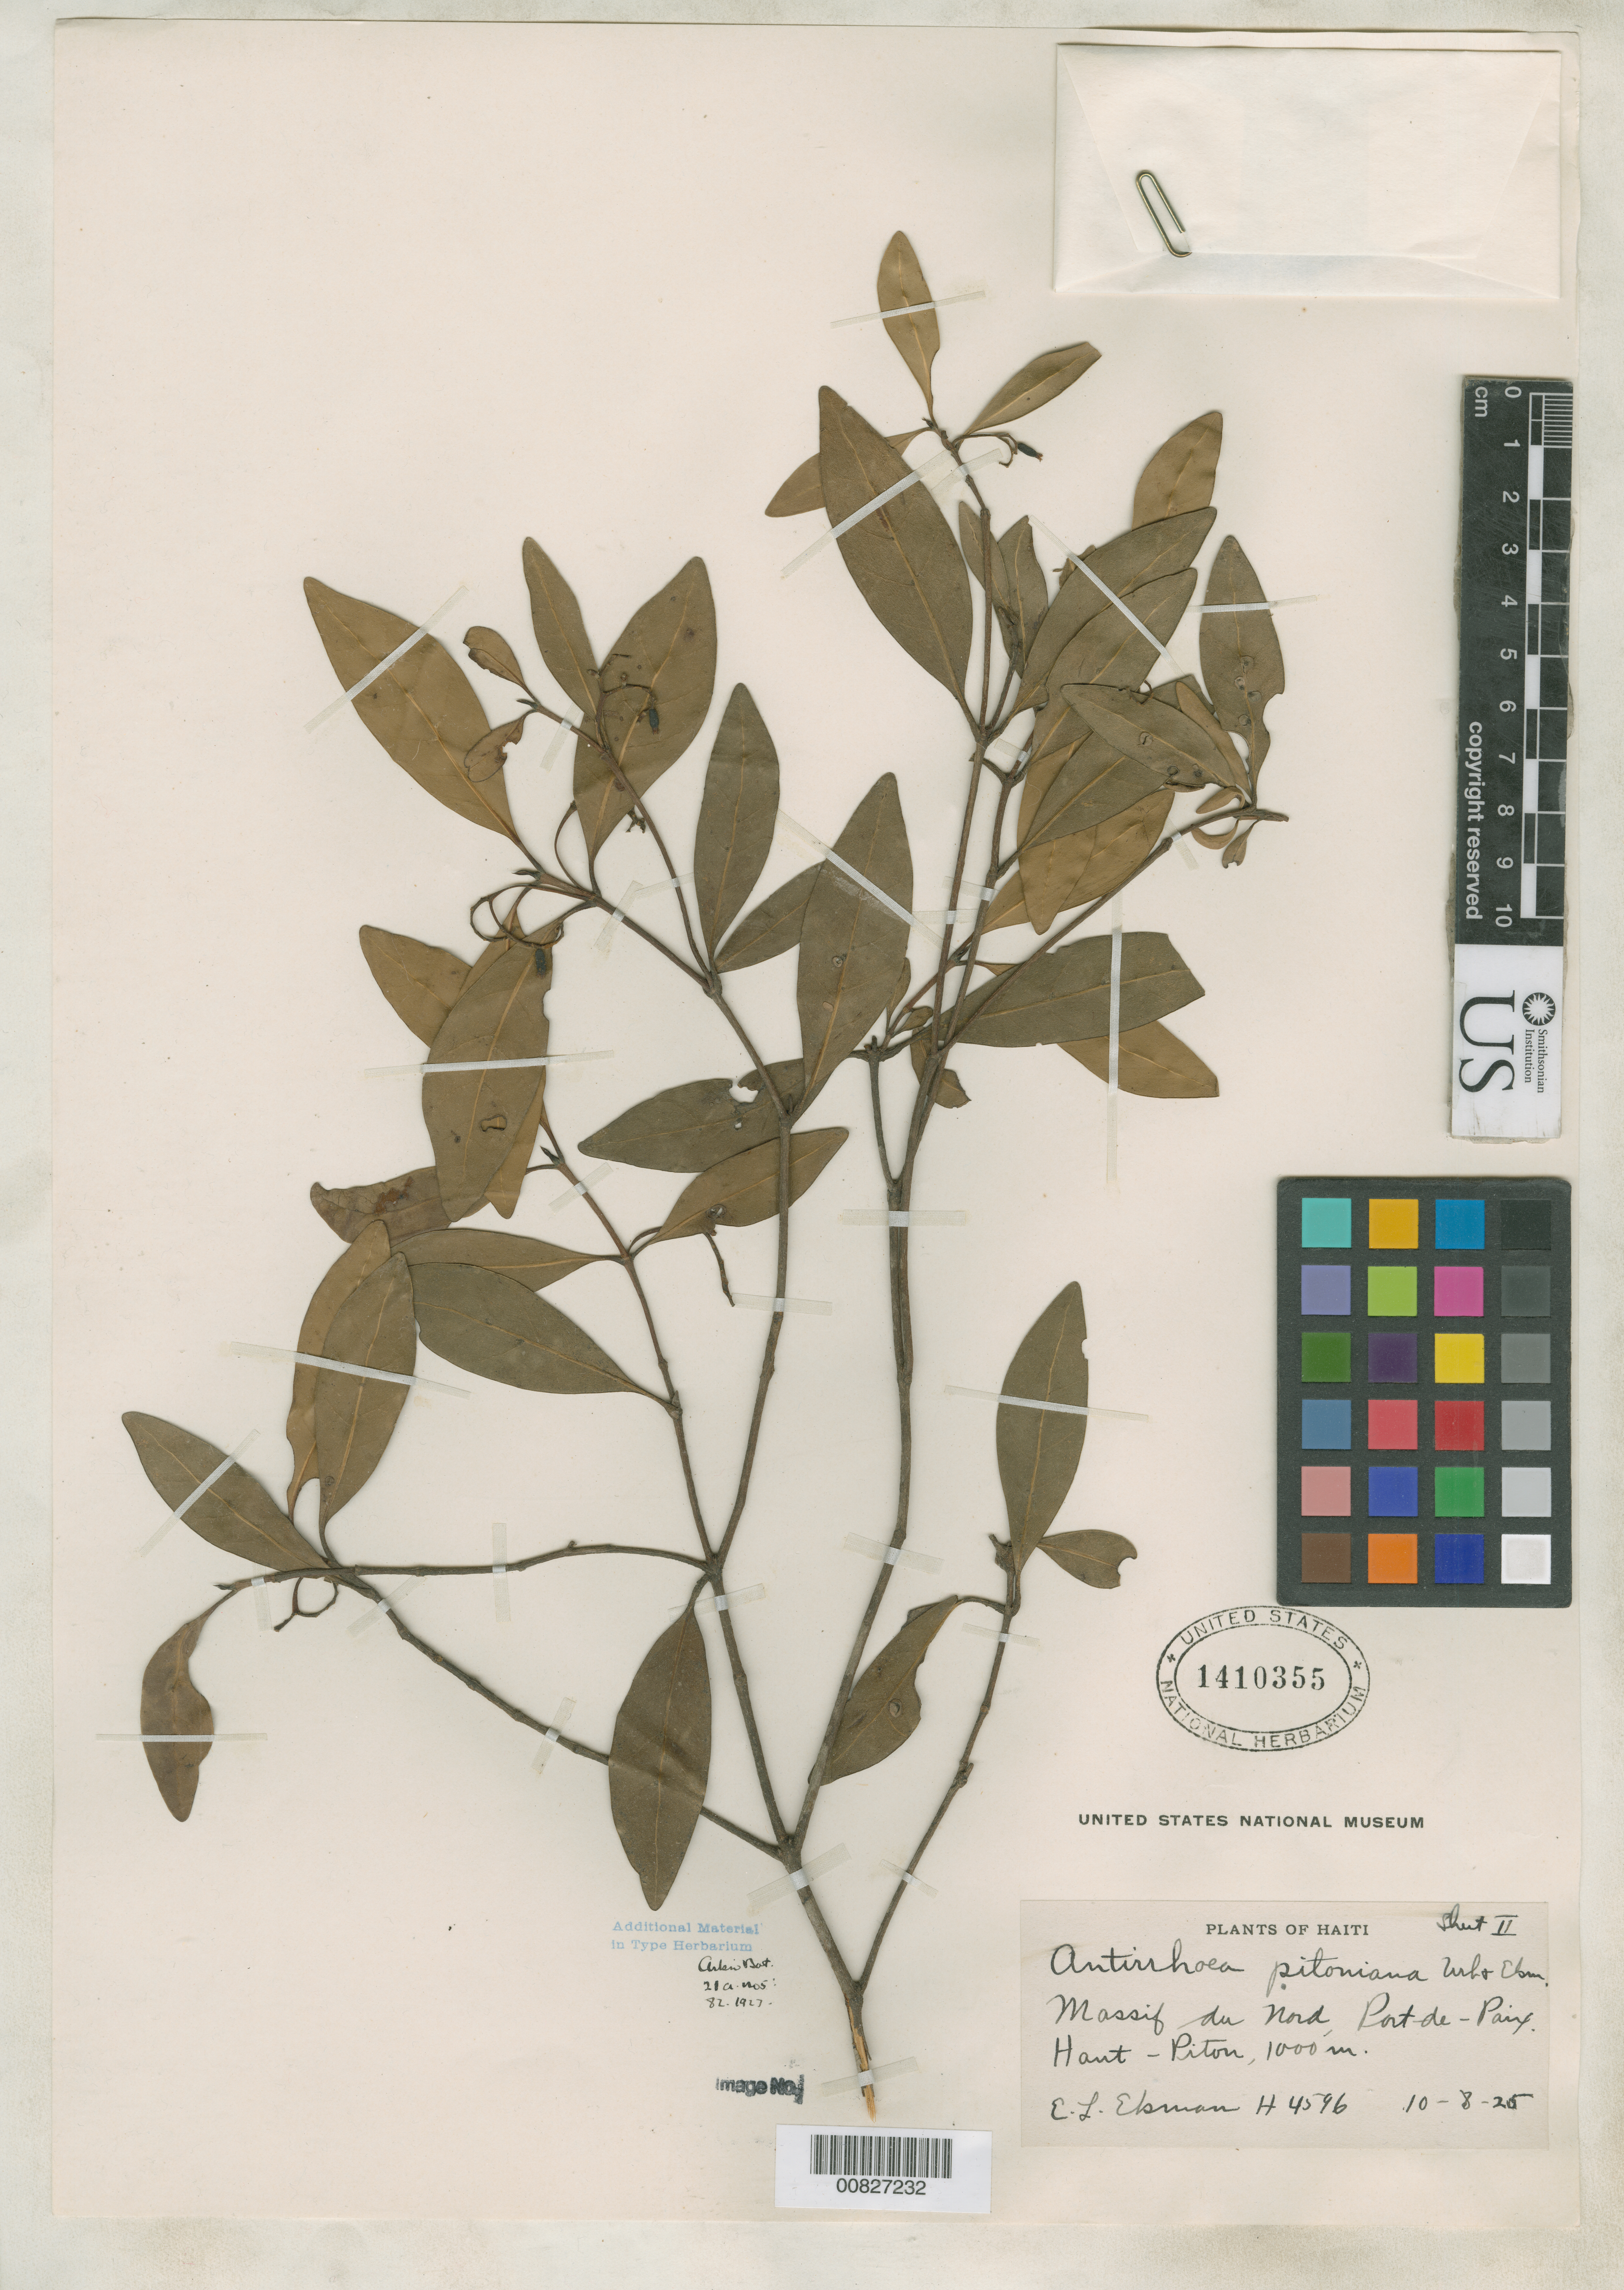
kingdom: Plantae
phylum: Tracheophyta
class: Magnoliopsida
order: Gentianales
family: Rubiaceae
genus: Antirhea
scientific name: Antirhea pitoniana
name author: Urb. & Ekman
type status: Isotype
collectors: E. L. Ekman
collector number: H 4596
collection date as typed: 10 Aug 1925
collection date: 1925-08-10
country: Haiti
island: Hispaniola Island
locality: Massif du Nord, Port-de-Paix, Haut-Piton.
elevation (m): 1000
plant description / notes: Generic name published as "Antirrhoea" (orth. var.).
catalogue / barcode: US 1410355